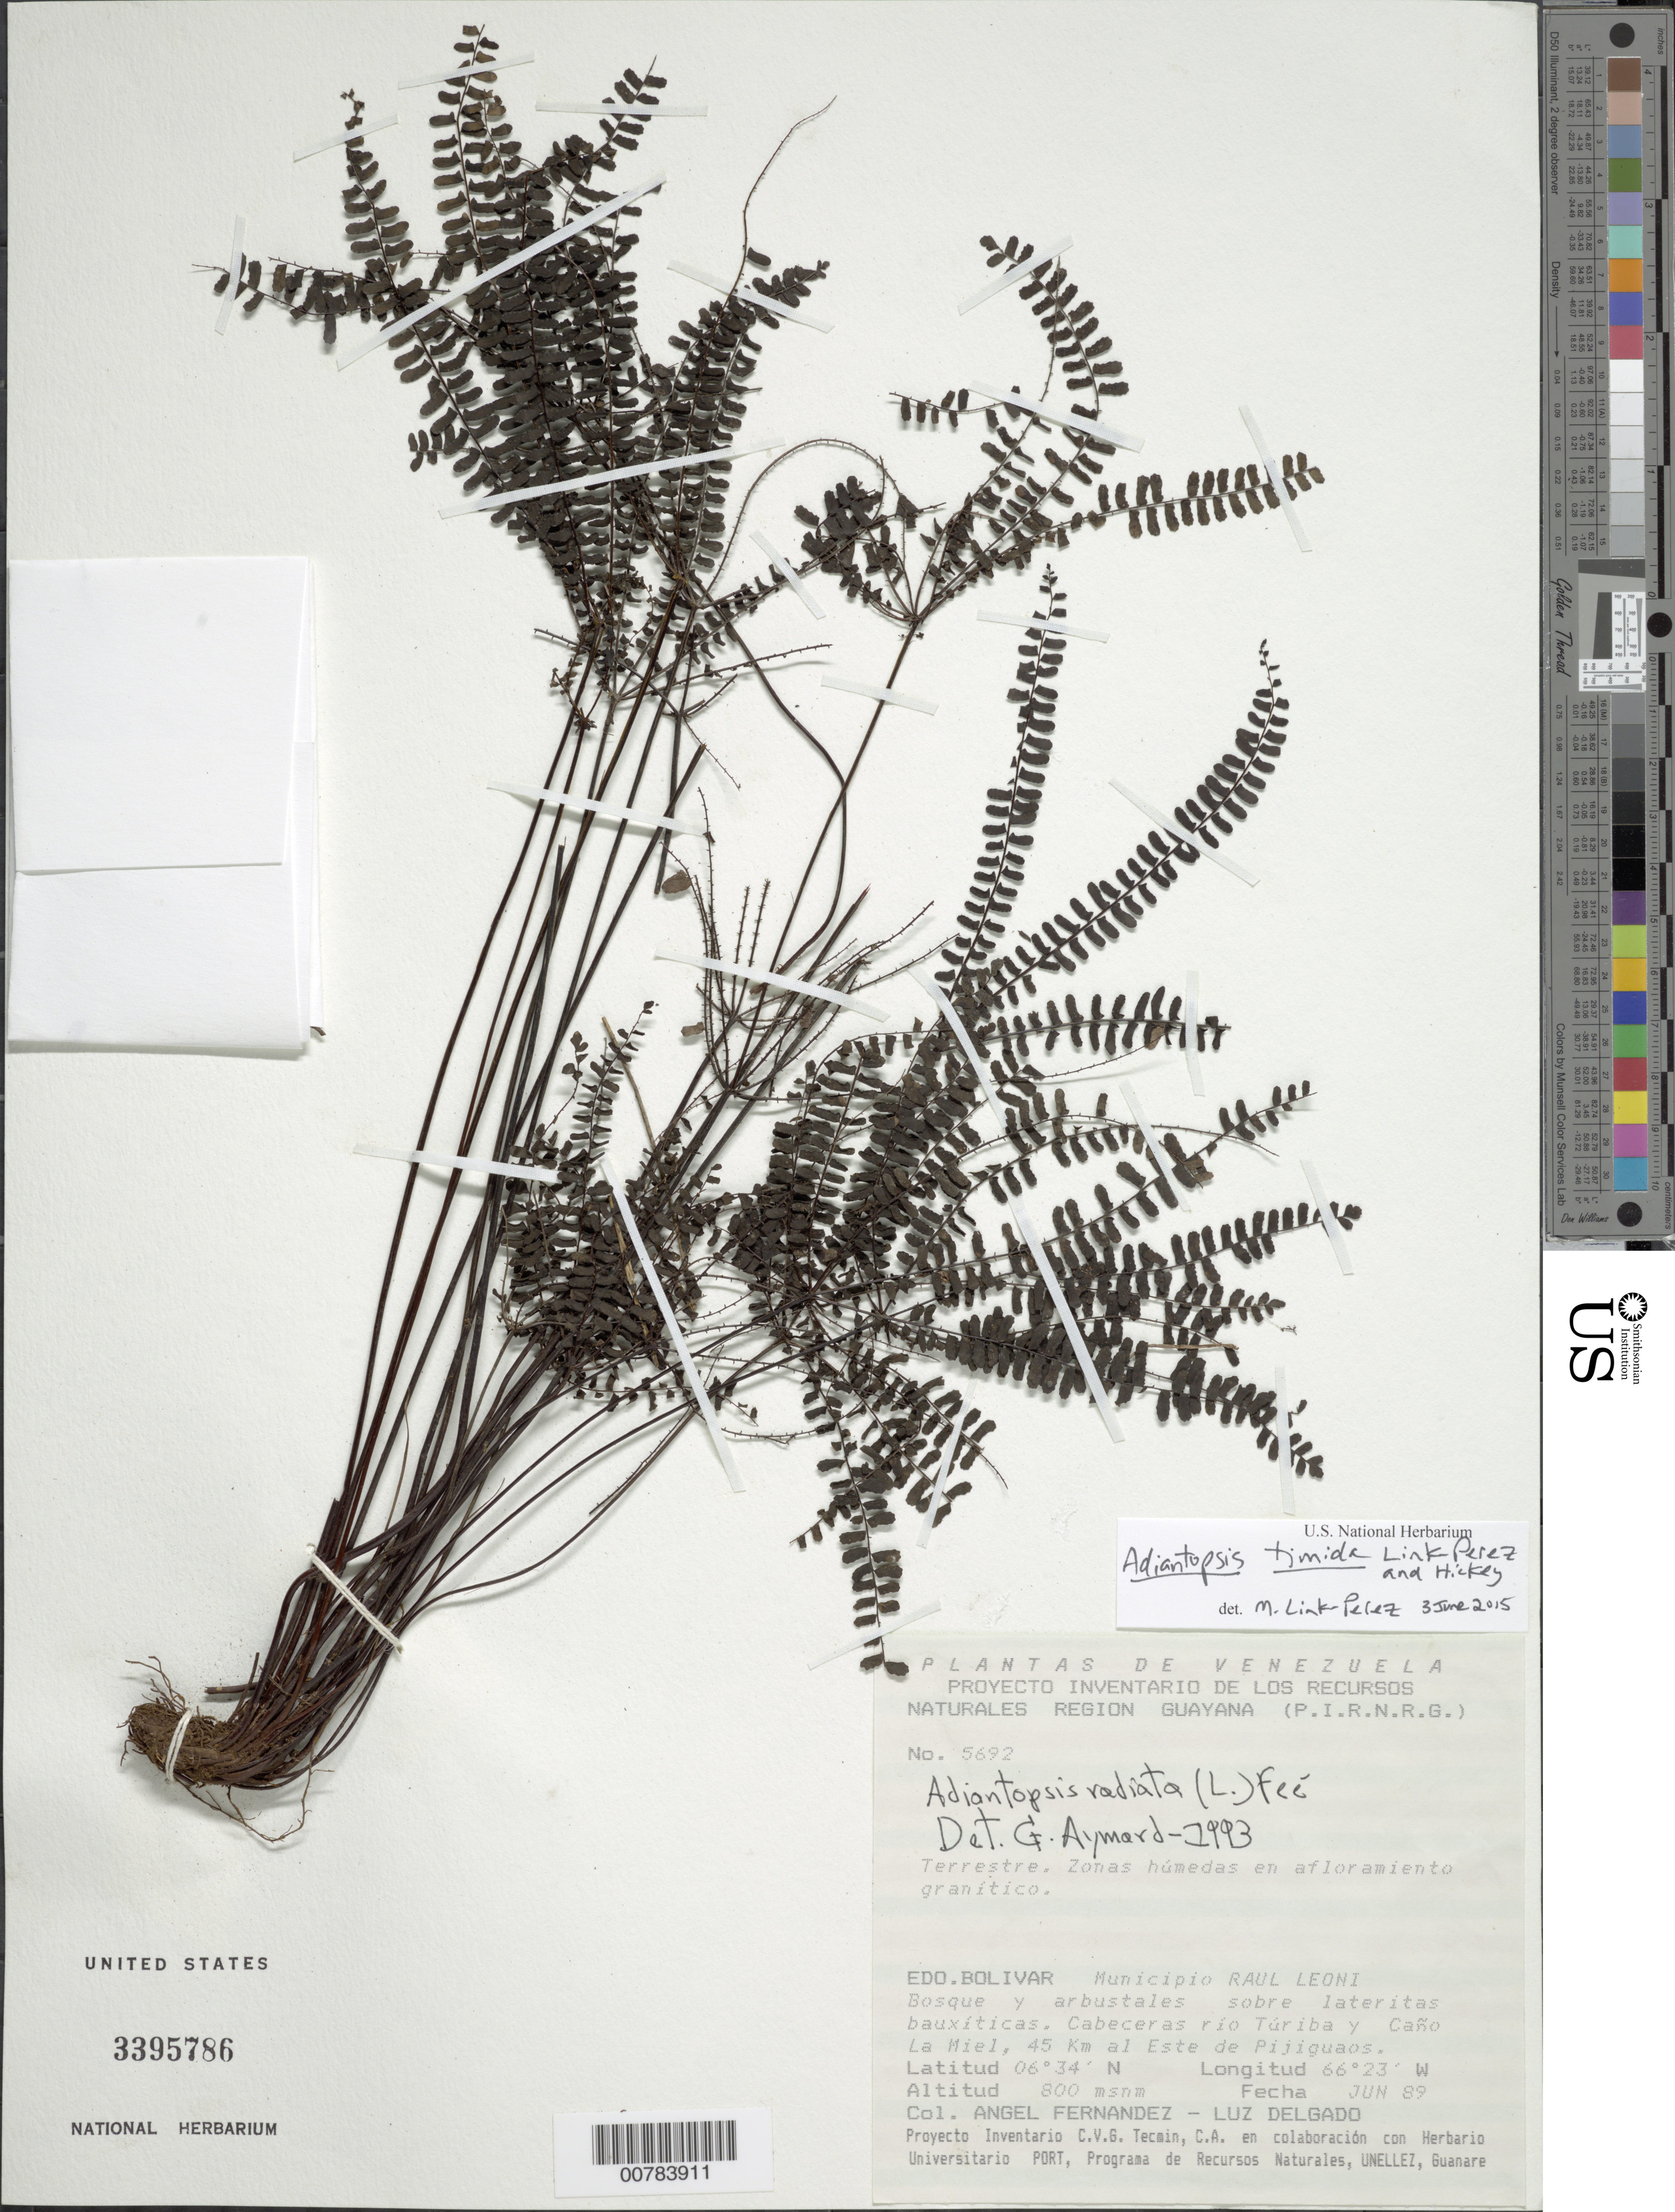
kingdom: Plantae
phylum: Tracheophyta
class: Polypodiopsida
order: Polypodiales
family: Pteridaceae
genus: Adiantopsis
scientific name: Adiantopsis timida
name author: Link-Perez & Hickey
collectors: A. Fernández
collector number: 5692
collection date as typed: Jun-89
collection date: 1989-06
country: Venezuela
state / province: Bolívar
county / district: Angostura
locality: Mun. Raúl Leoni [=Angostura], cabeceras Río Túriba y Caño La Miel, 45 km al Este de Pijiguaos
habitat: Bosque y arbustales sobre lateritas bauxiticas,zonas húmedas en afloramiento granitico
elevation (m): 800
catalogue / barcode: US 3395786